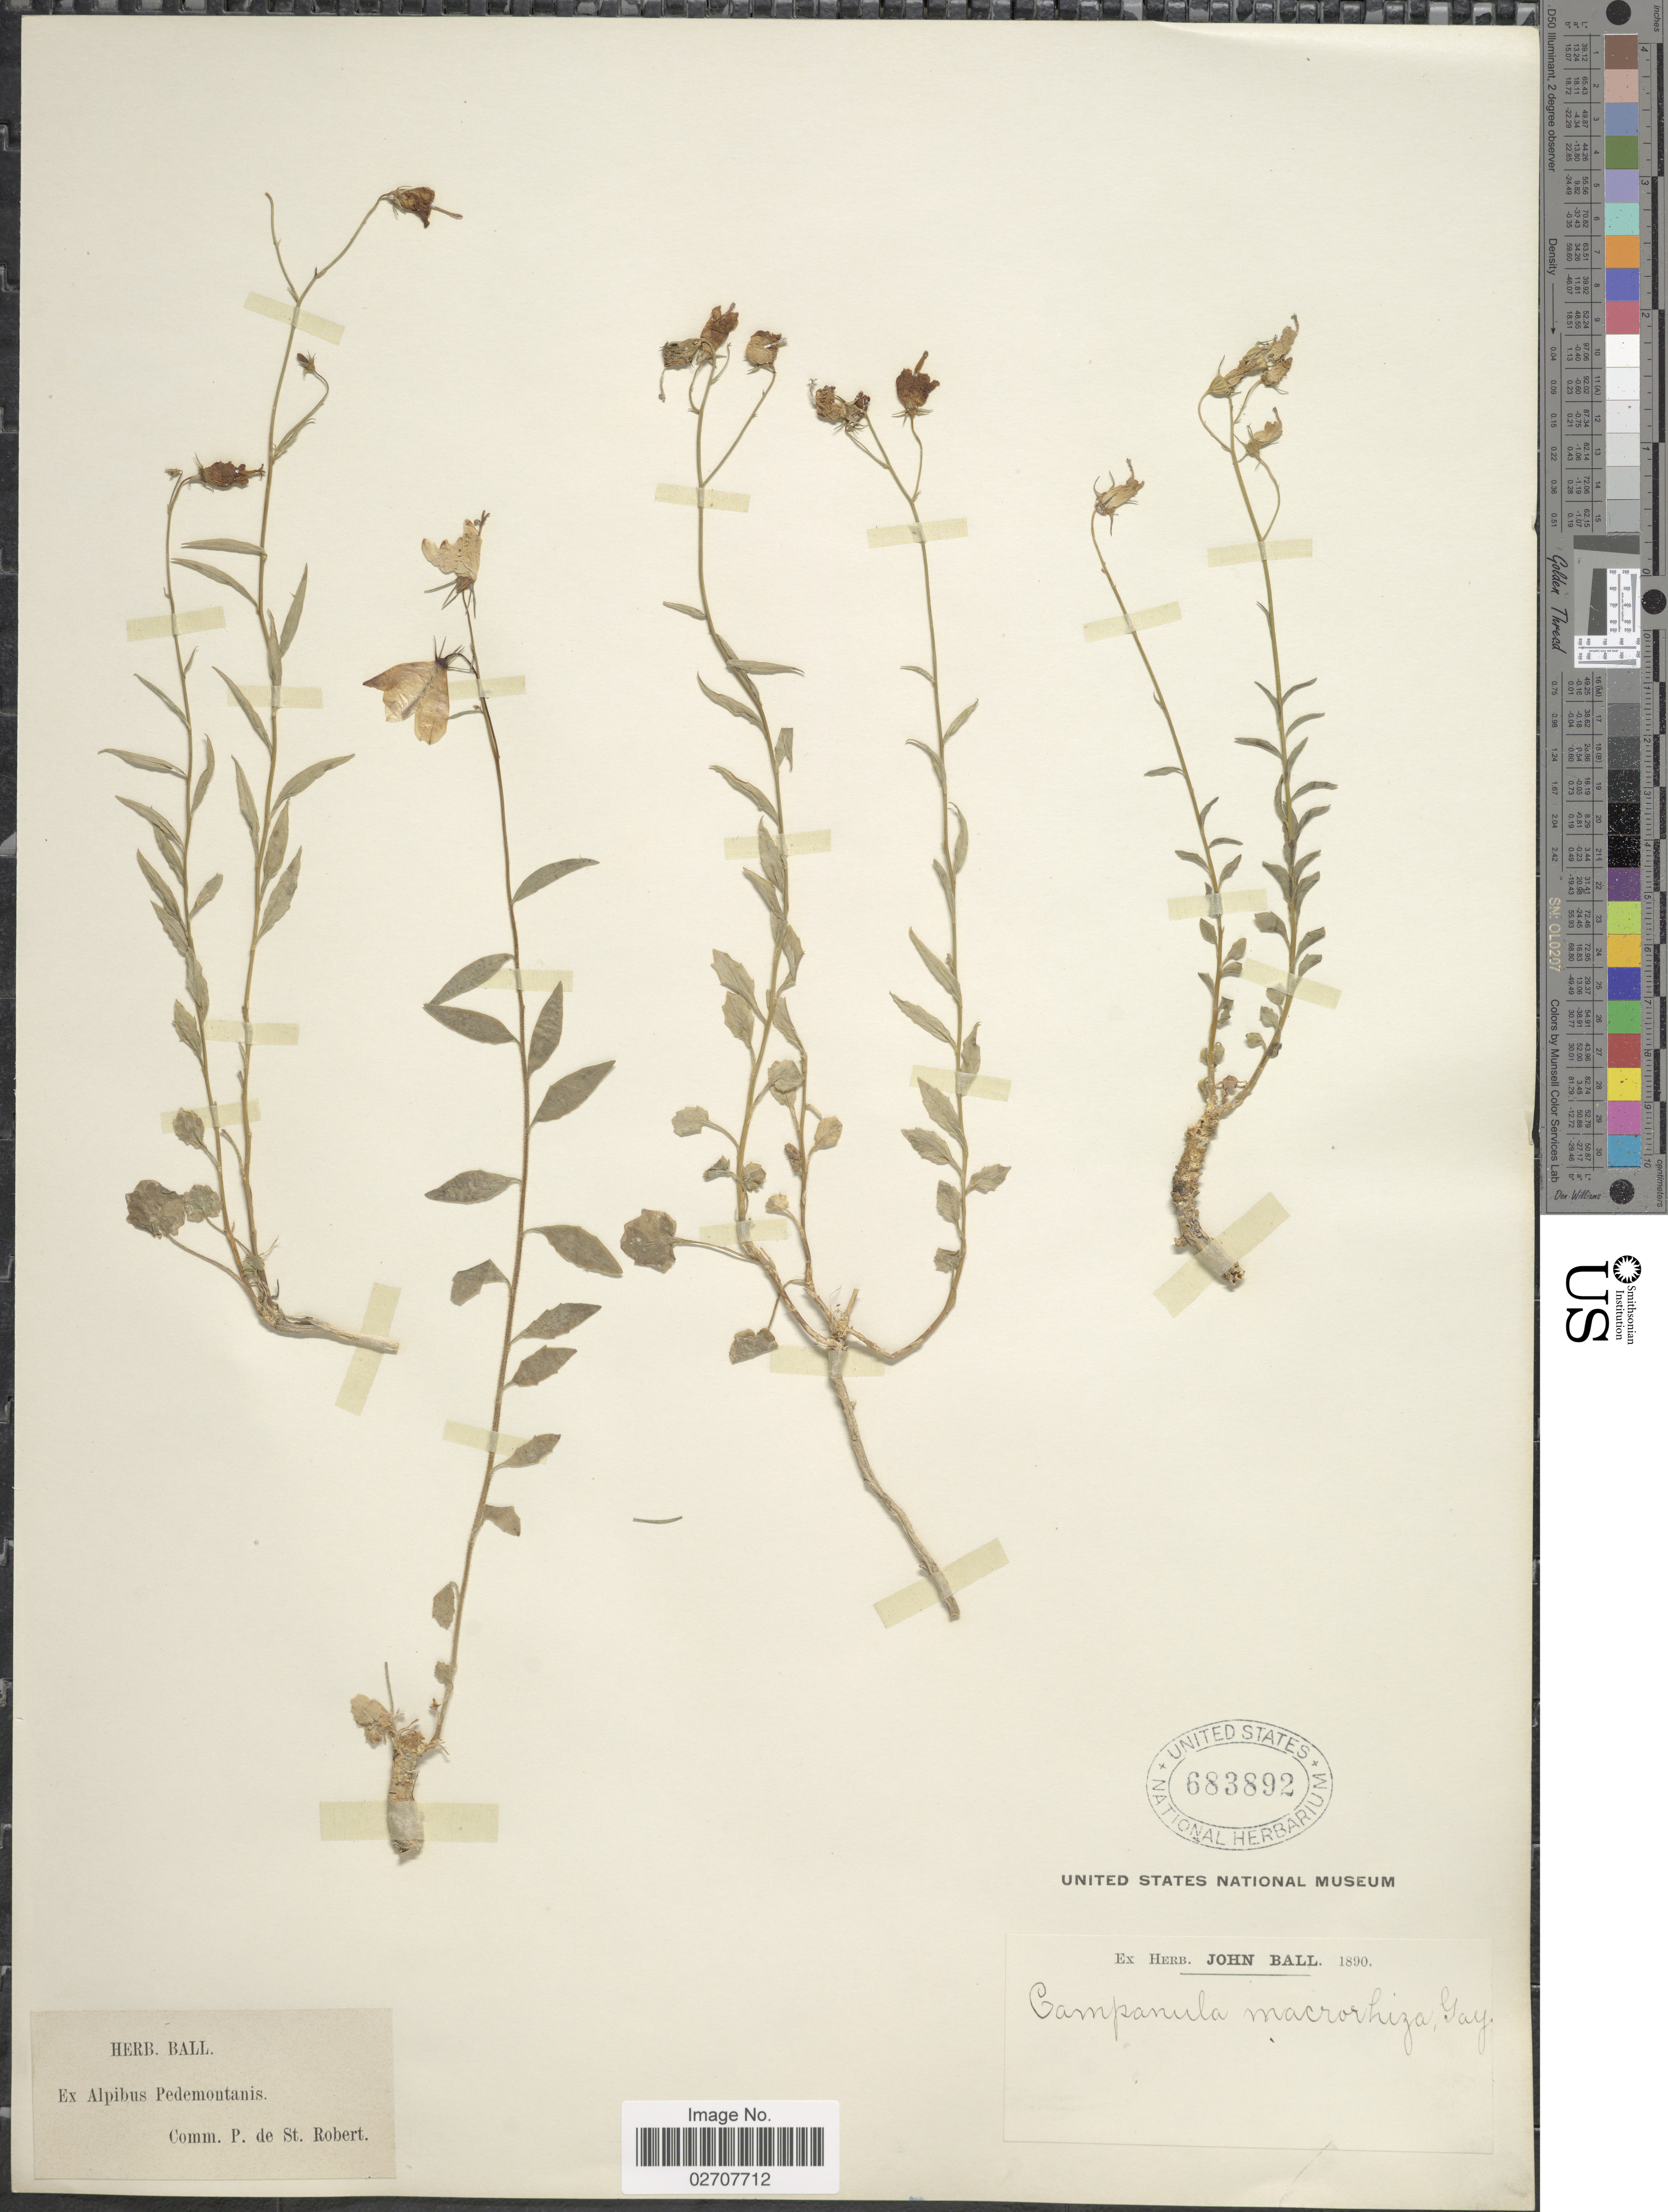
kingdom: Plantae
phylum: Tracheophyta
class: Magnoliopsida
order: Asterales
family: Campanulaceae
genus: Campanula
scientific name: Campanula macrorhiza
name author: J. Gay ex A. DC.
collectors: ex herb. John Ball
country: Italy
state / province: Piedmont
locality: Ex Alpibus Pedemontanis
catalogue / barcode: US 683892